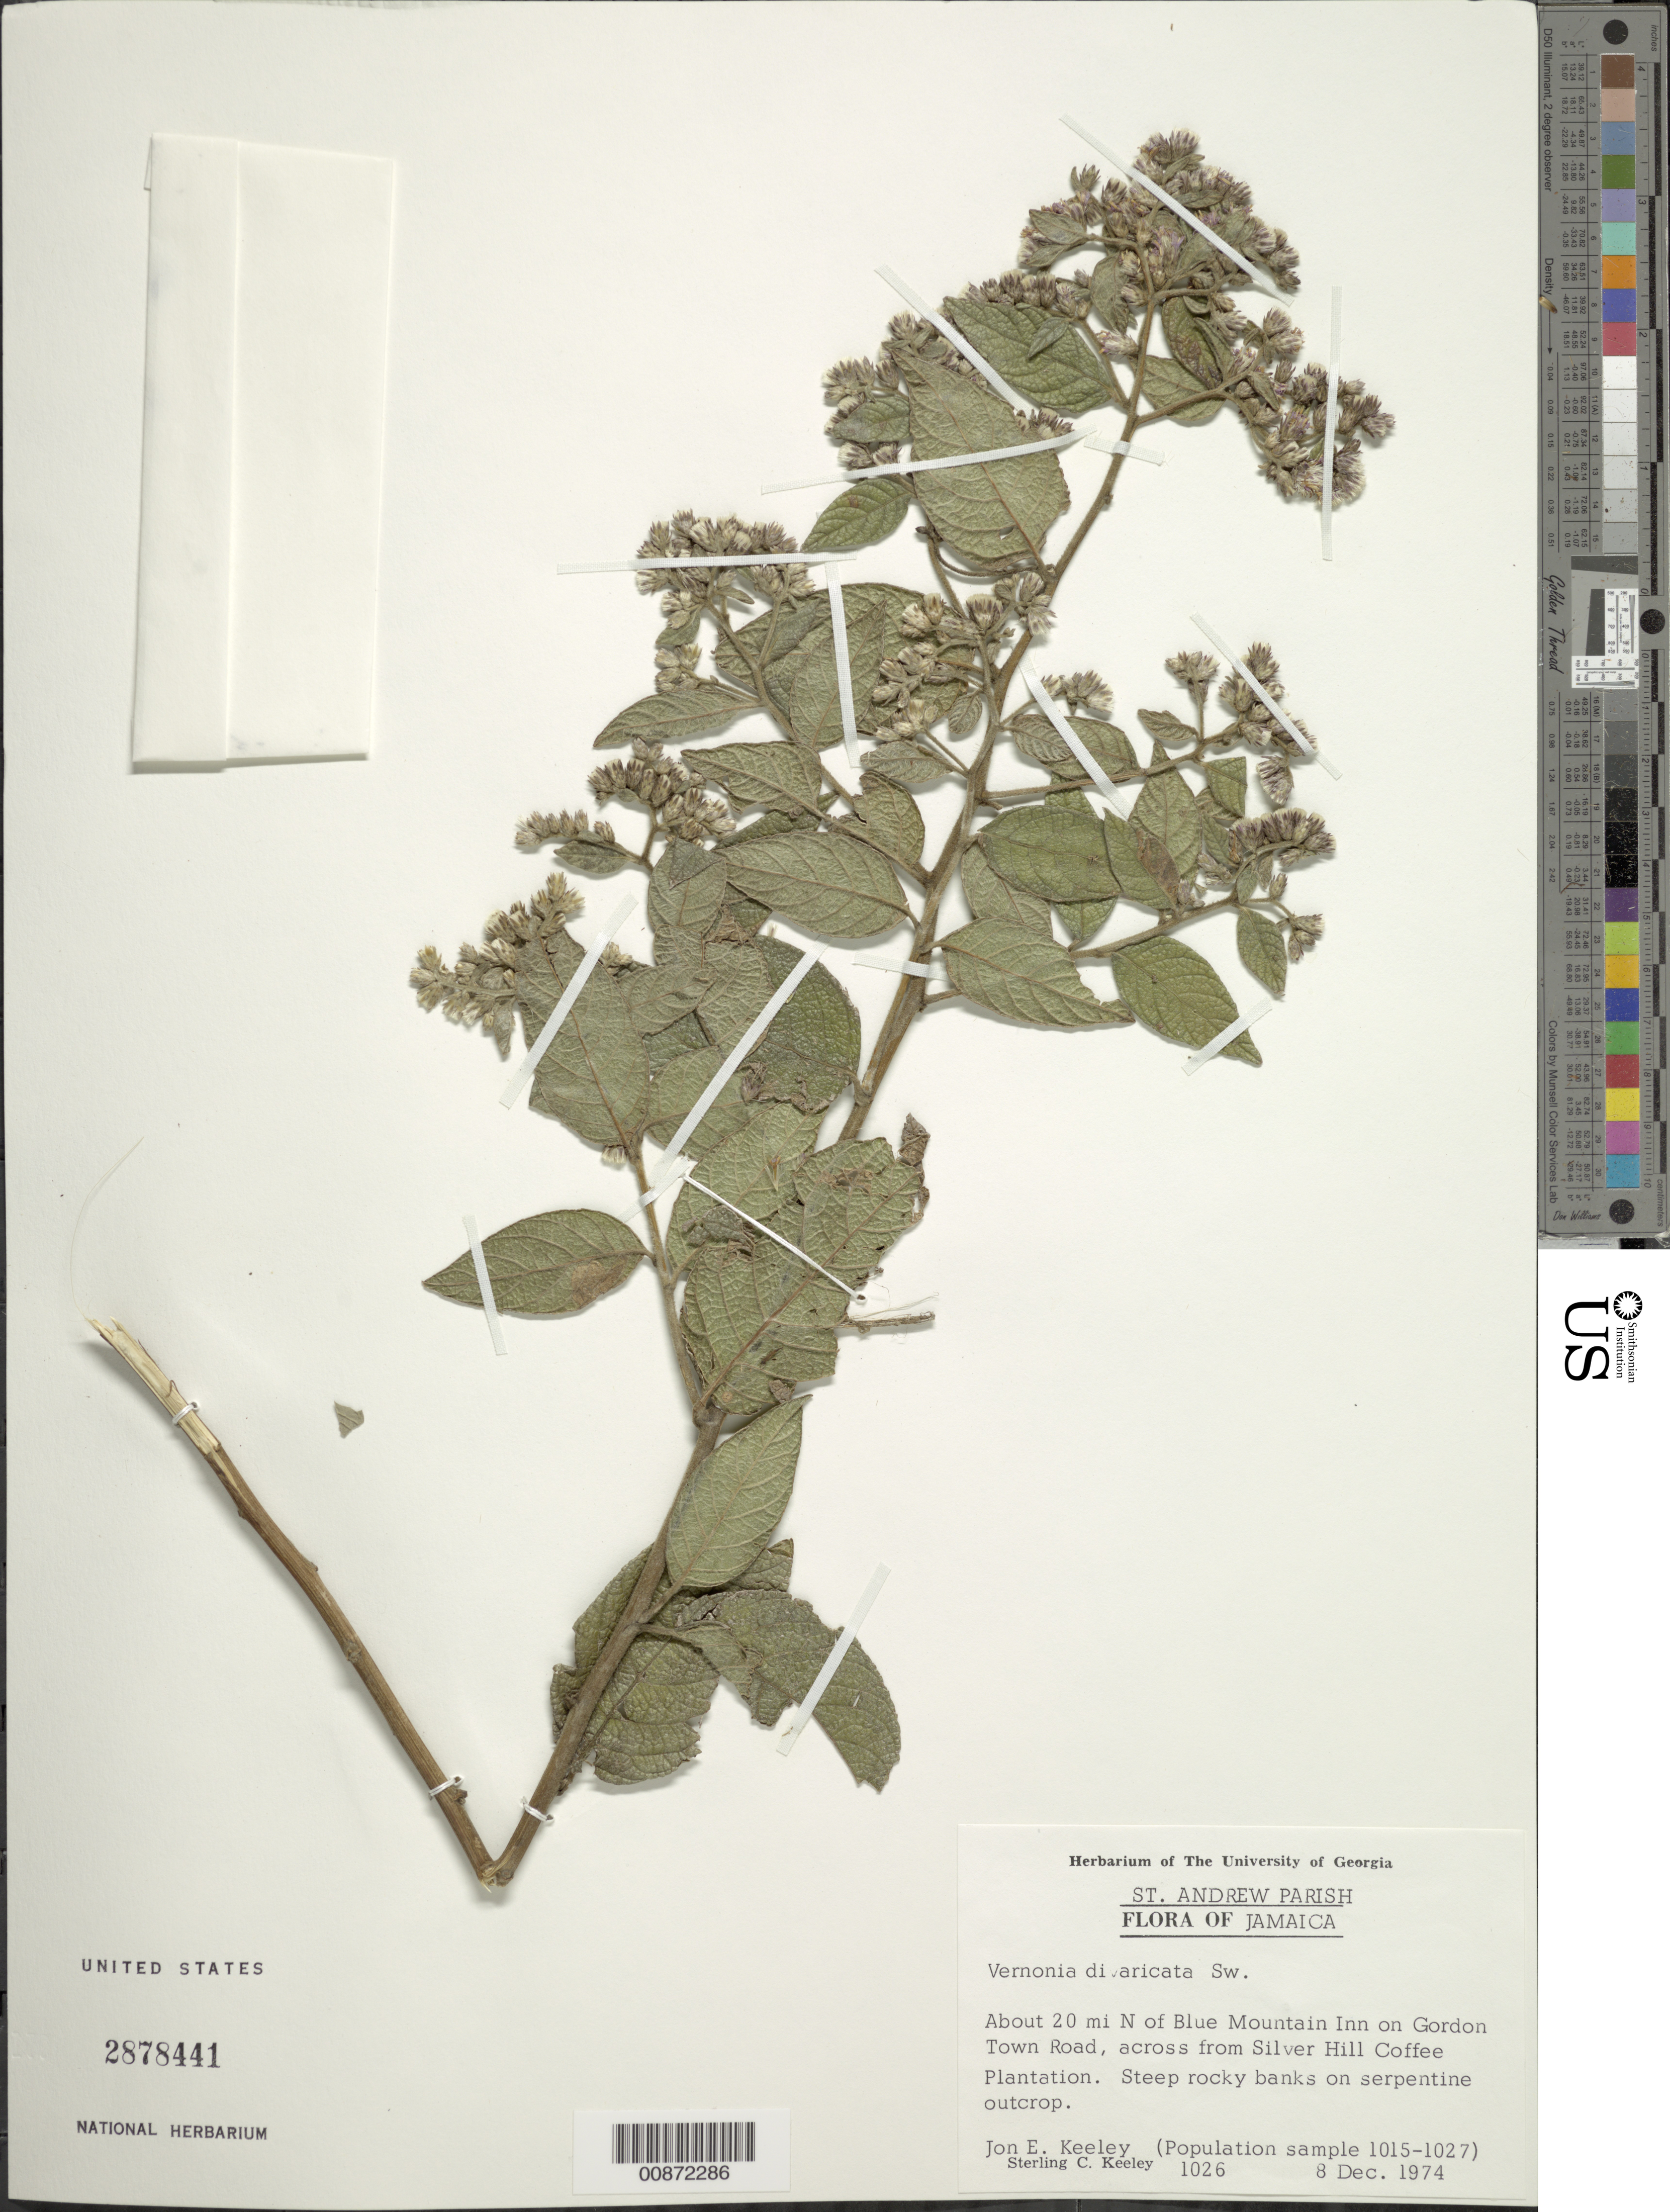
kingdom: Plantae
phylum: Tracheophyta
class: Magnoliopsida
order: Asterales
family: Asteraceae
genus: Lepidaploa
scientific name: Lepidaploa arborescens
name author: (L.) H. Rob.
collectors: S. C. Keeley & J. E. Keeley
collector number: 1026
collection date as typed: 08 Dec 1974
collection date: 1974-12-08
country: Jamaica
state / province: Saint Andrew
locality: About 20 miles N of Blue Mountain Inn on Gordon Town Road, across from Silver Hill Coffee Plantation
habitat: Steep rocky banks on serpentine outcrop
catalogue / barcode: US 2878441